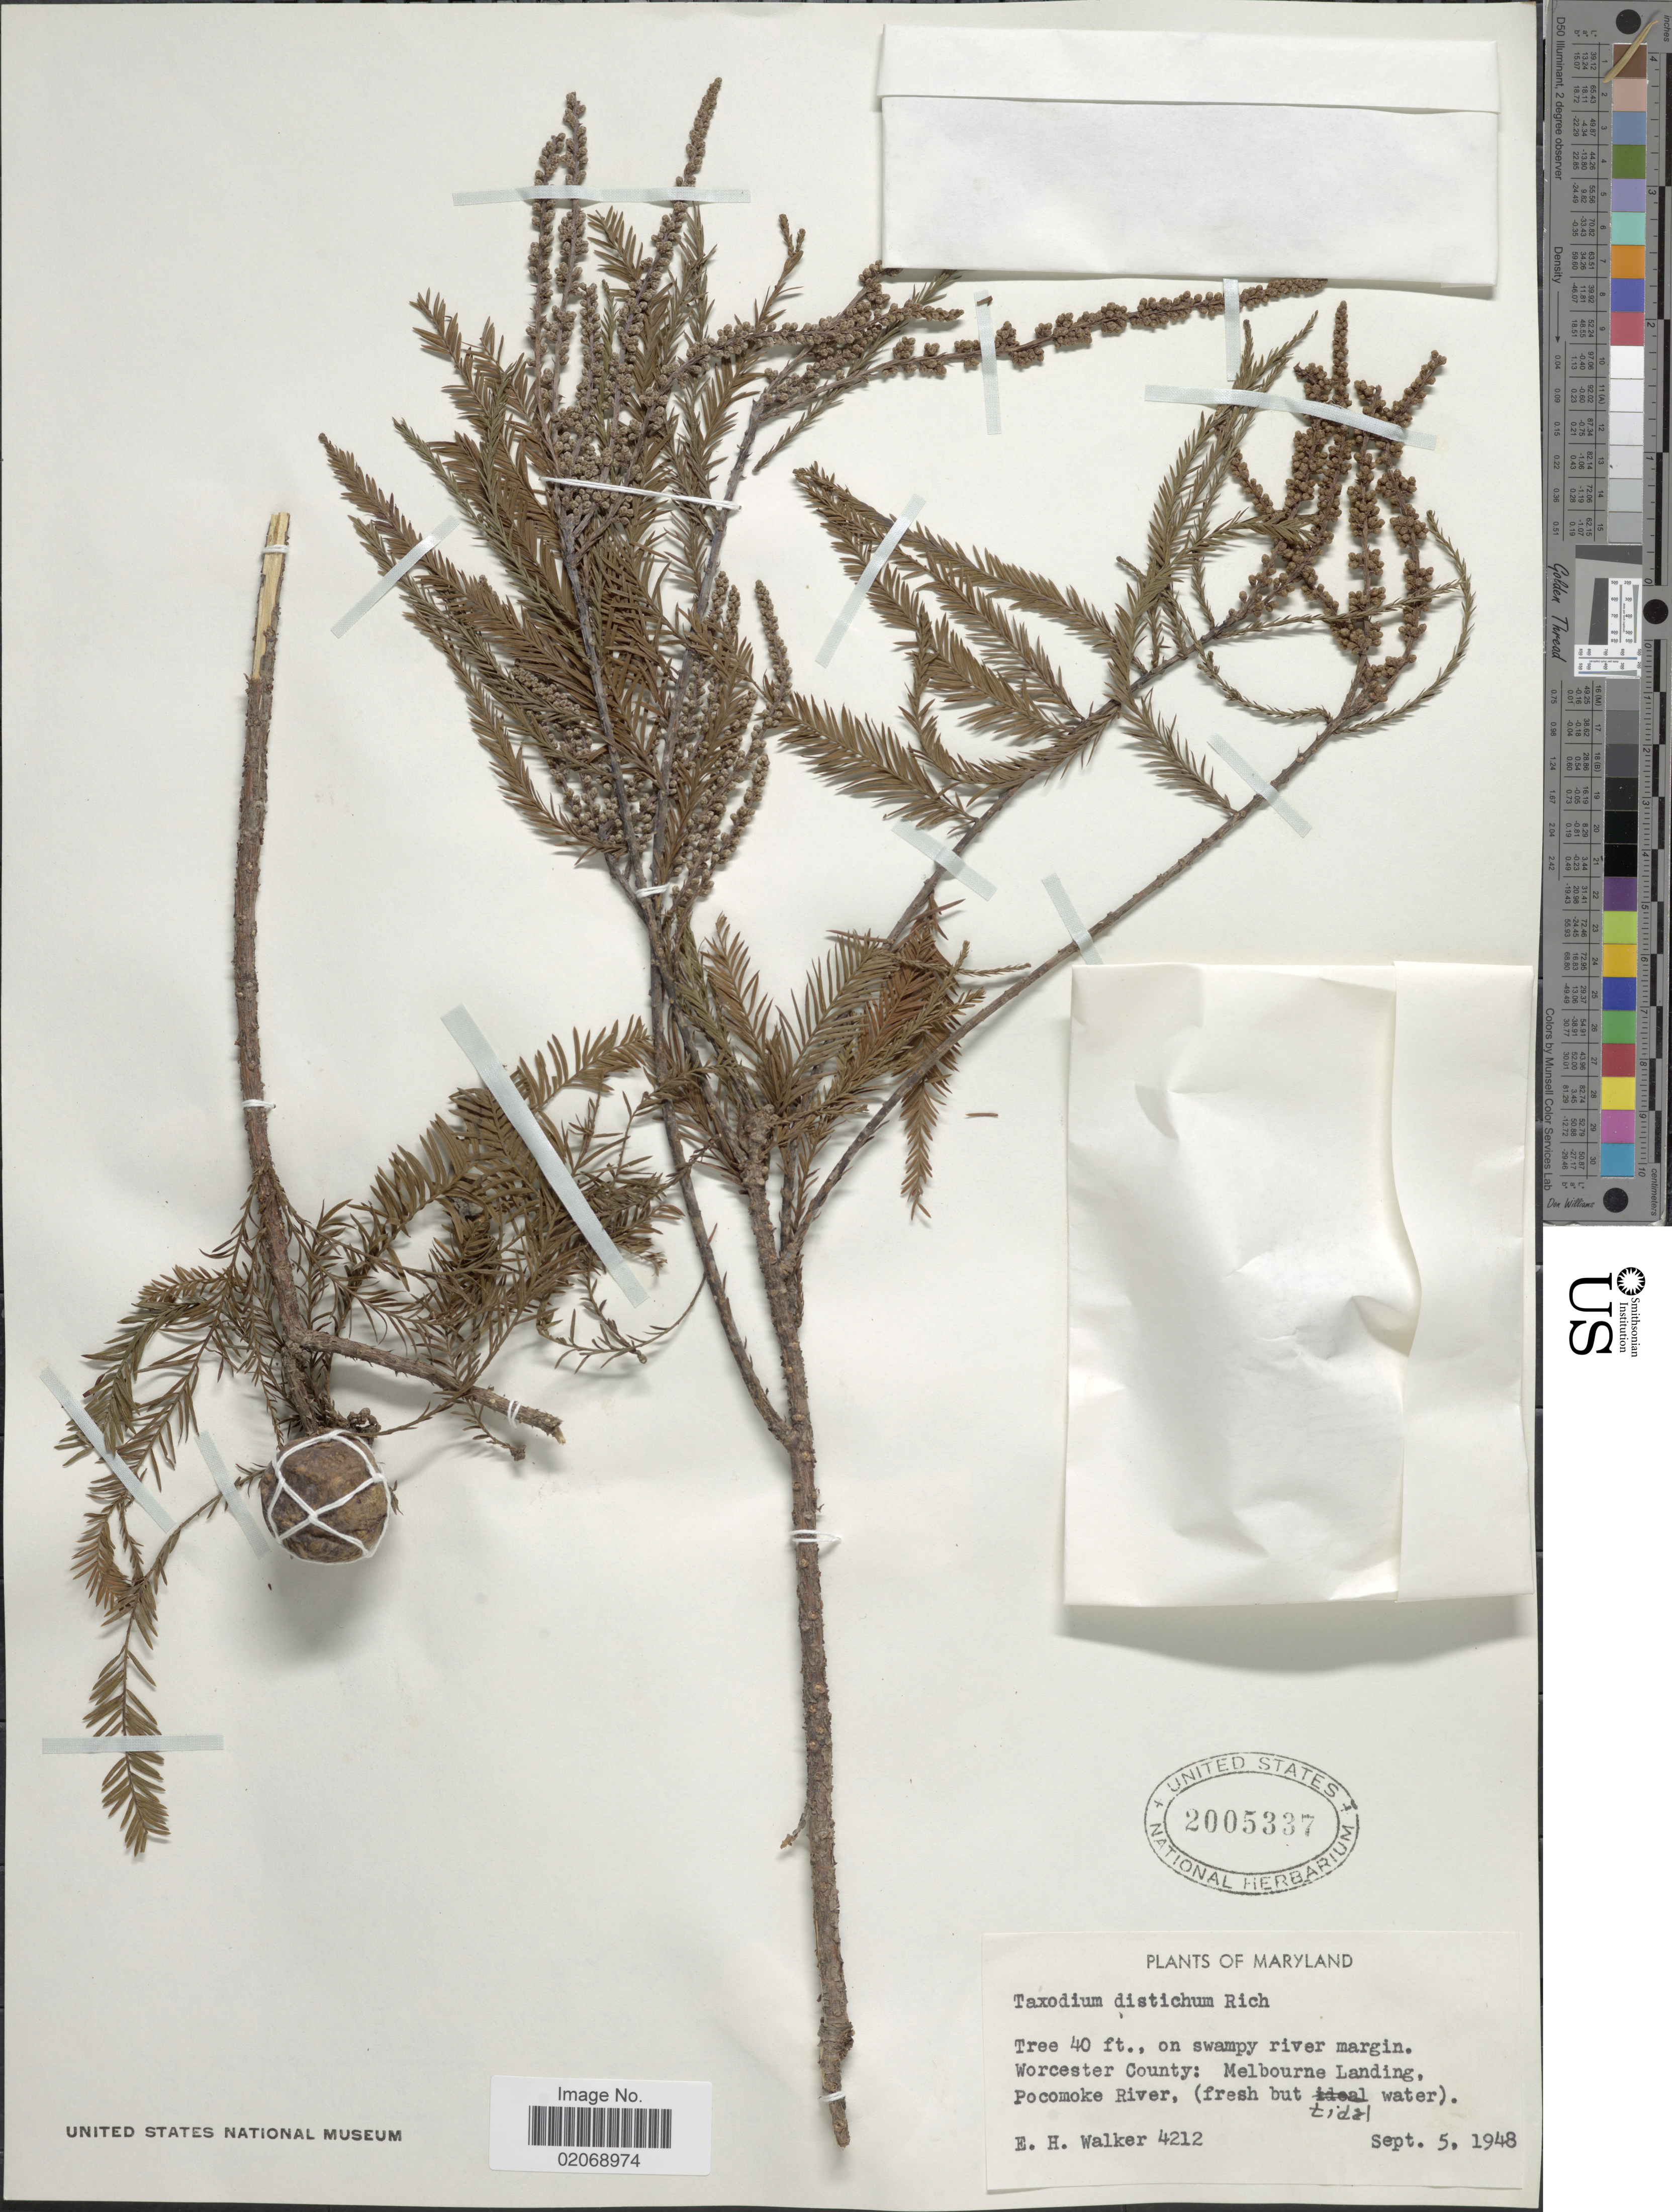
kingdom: Plantae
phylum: Tracheophyta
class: Pinopsida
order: Pinales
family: Cupressaceae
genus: Taxodium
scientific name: Taxodium distichum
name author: (L.) Rich.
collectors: E. H. Walker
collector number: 4212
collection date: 1948-09-05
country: United States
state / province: Maryland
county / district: Worcester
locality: Worcester County: Melbourne Landing, Pocomoke River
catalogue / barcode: US 2005337